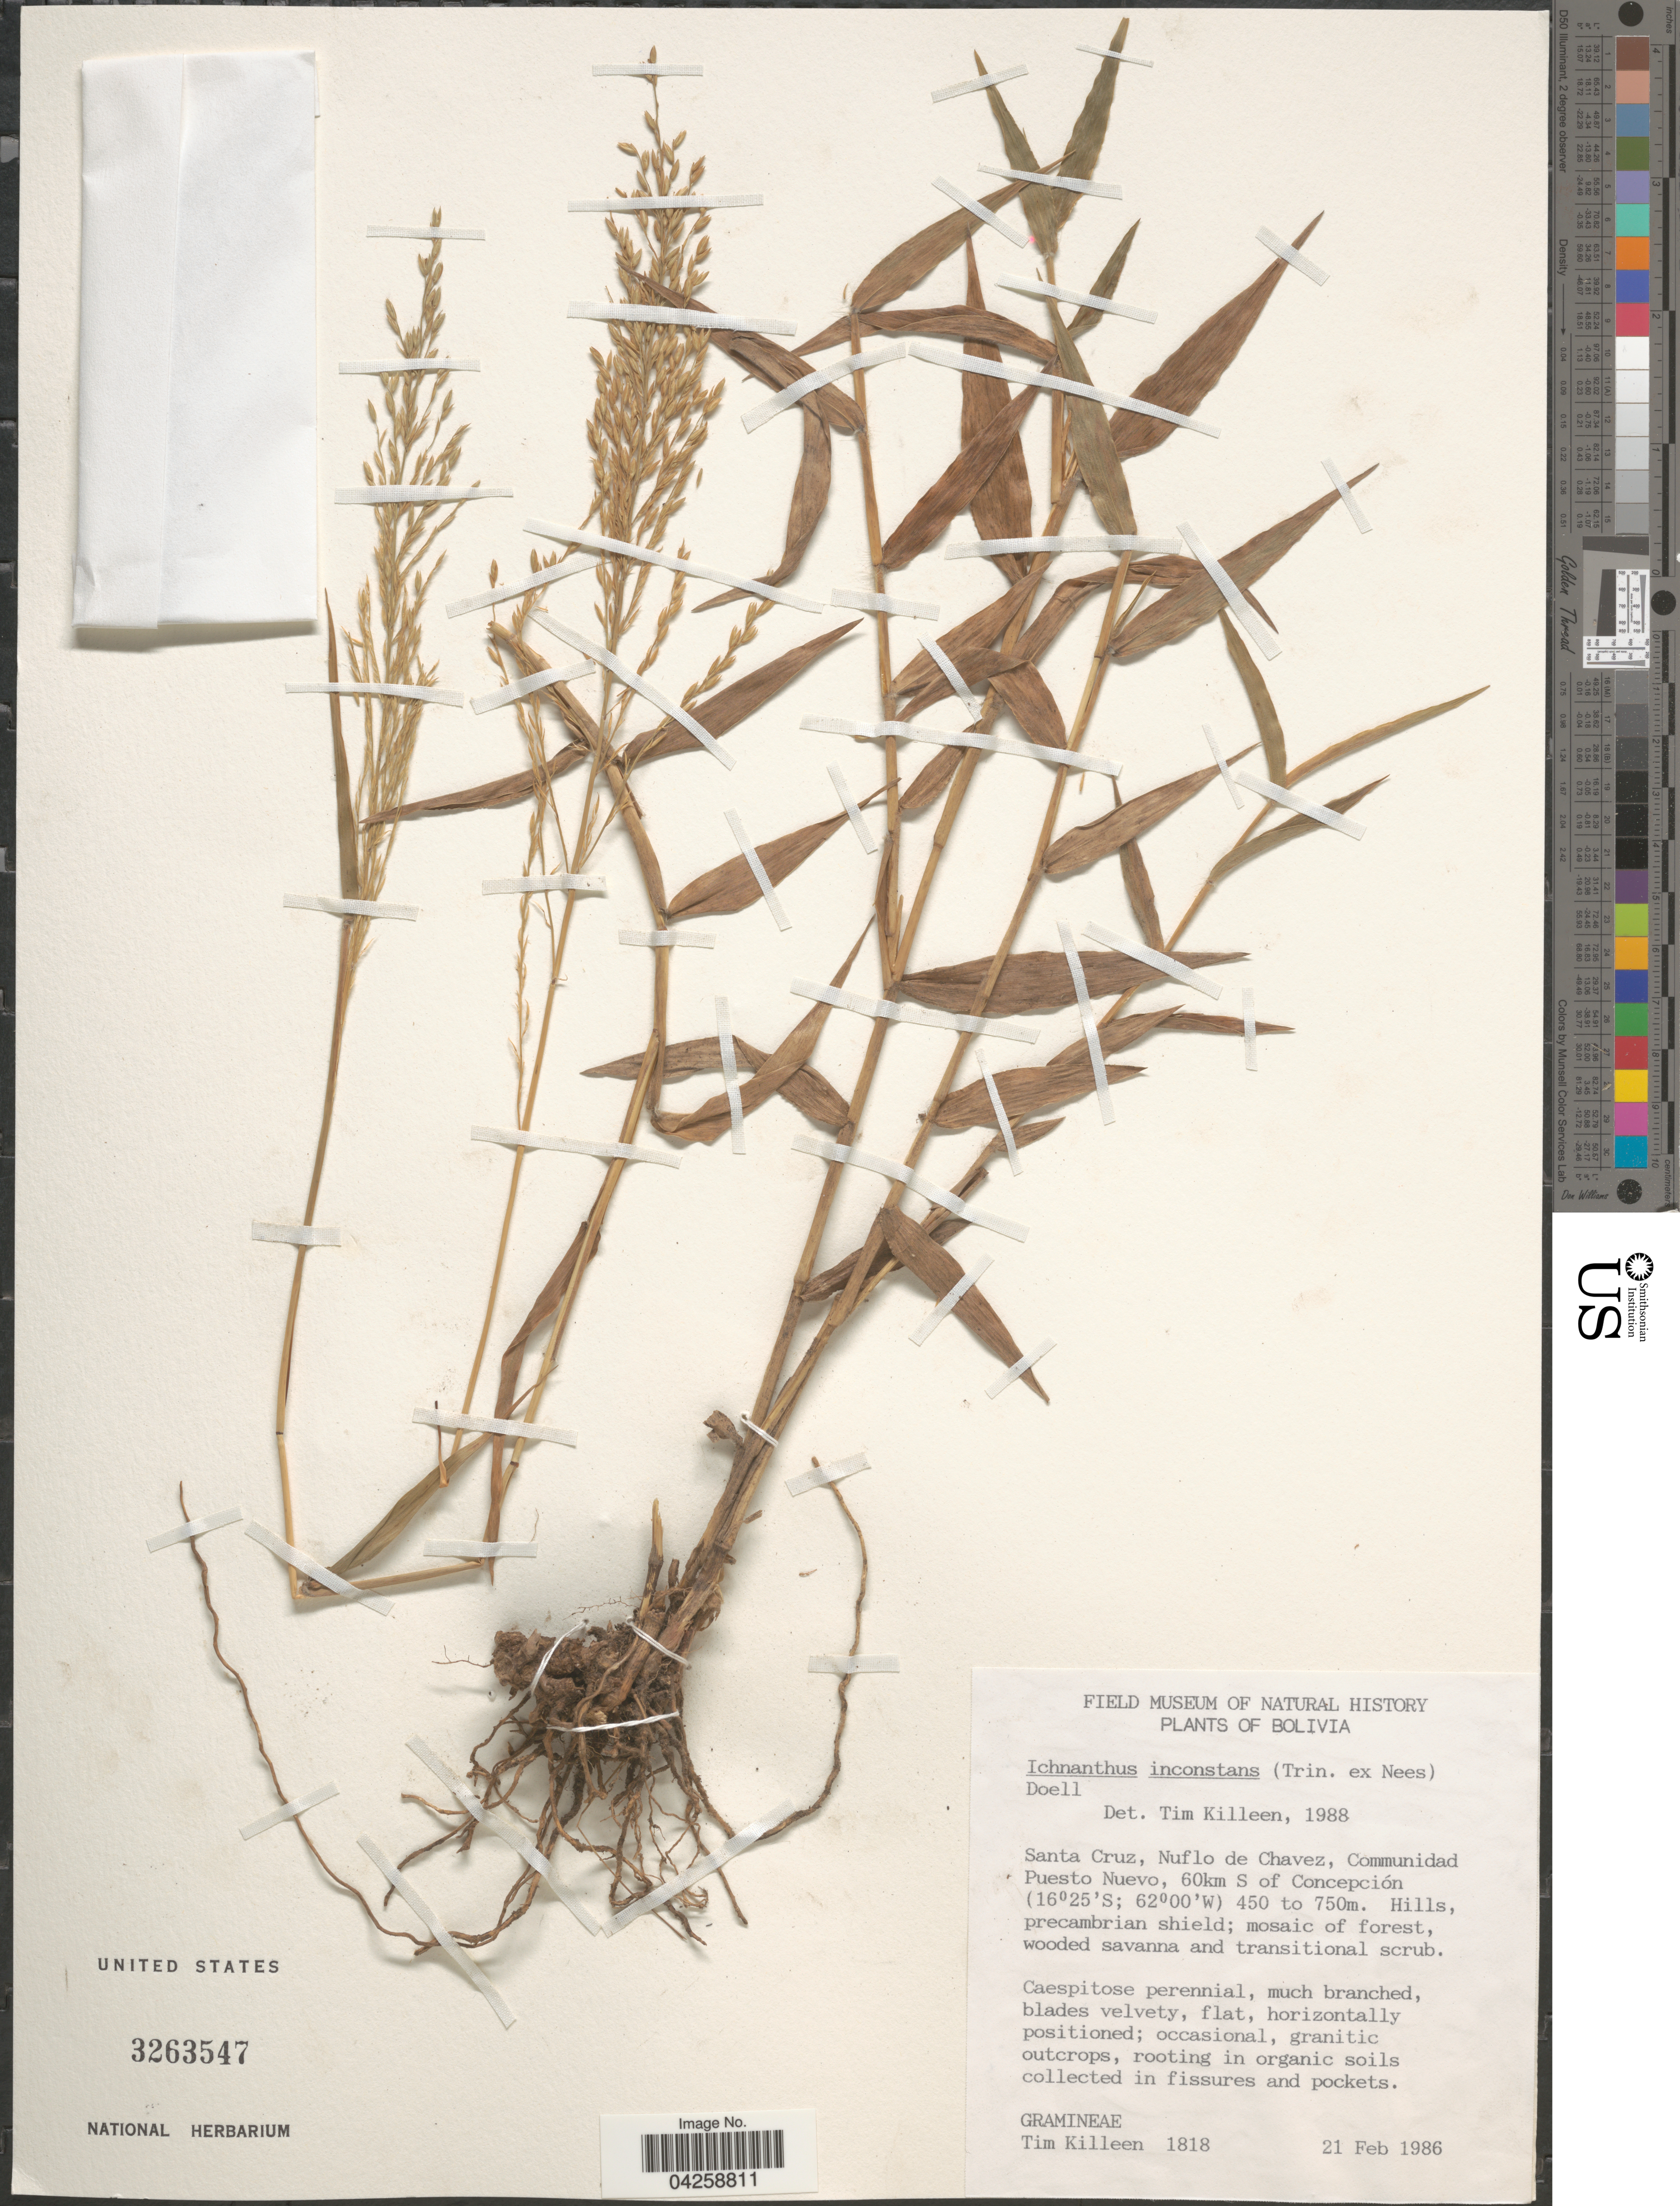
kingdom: Plantae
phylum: Tracheophyta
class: Liliopsida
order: Poales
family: Poaceae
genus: Ichnanthus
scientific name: Ichnanthus inconstans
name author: (Trin. ex Nees) Döll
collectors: T. J. Killeen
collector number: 1818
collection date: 1986-02-21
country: Bolivia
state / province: Santa Cruz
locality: Nuflo de Chavez, Communidad Puesto Nuevo, 60km S of Concepción.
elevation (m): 450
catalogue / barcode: US 3263547